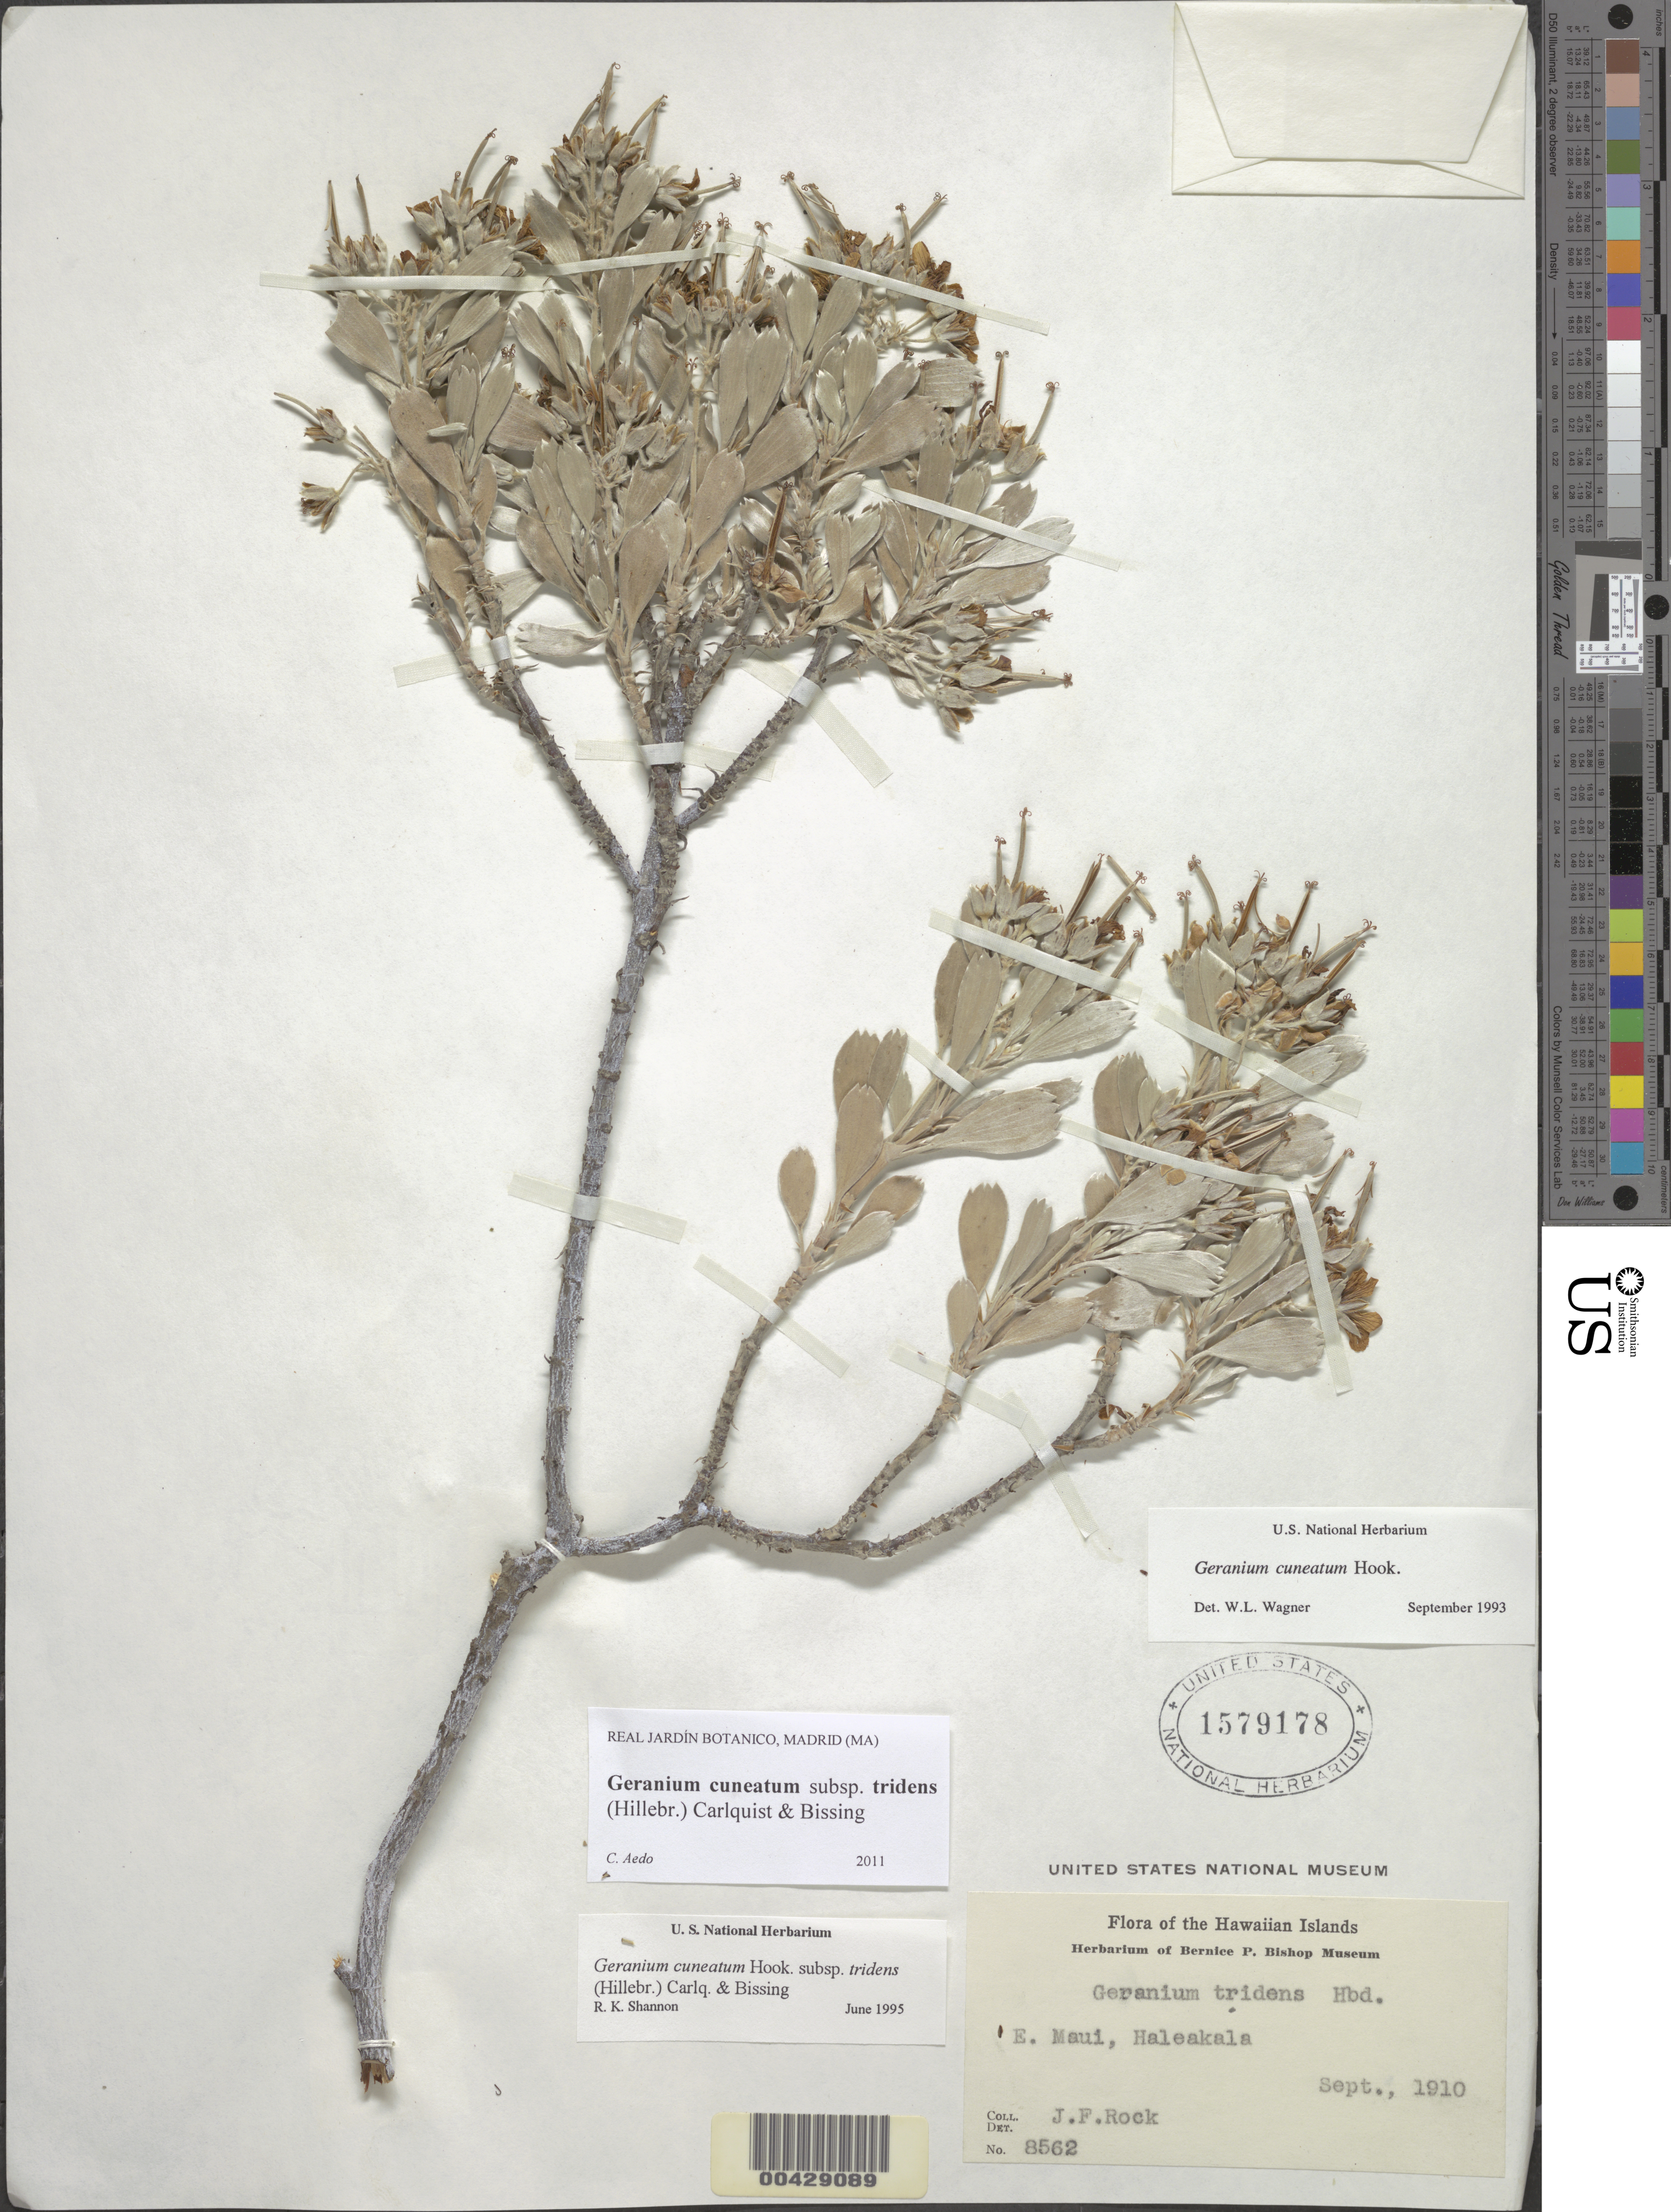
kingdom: Plantae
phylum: Tracheophyta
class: Magnoliopsida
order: Geraniales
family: Geraniaceae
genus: Geranium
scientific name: Geranium cuneatum subsp. tridens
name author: (Hillebr.) Carlquist & Bissing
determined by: Aedo, C.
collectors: J. F. Rock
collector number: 8562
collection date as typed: Sep 1910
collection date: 1910-09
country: United States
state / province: Hawaii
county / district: Maui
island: Maui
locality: East Maui, Haleakala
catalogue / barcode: US 1579178